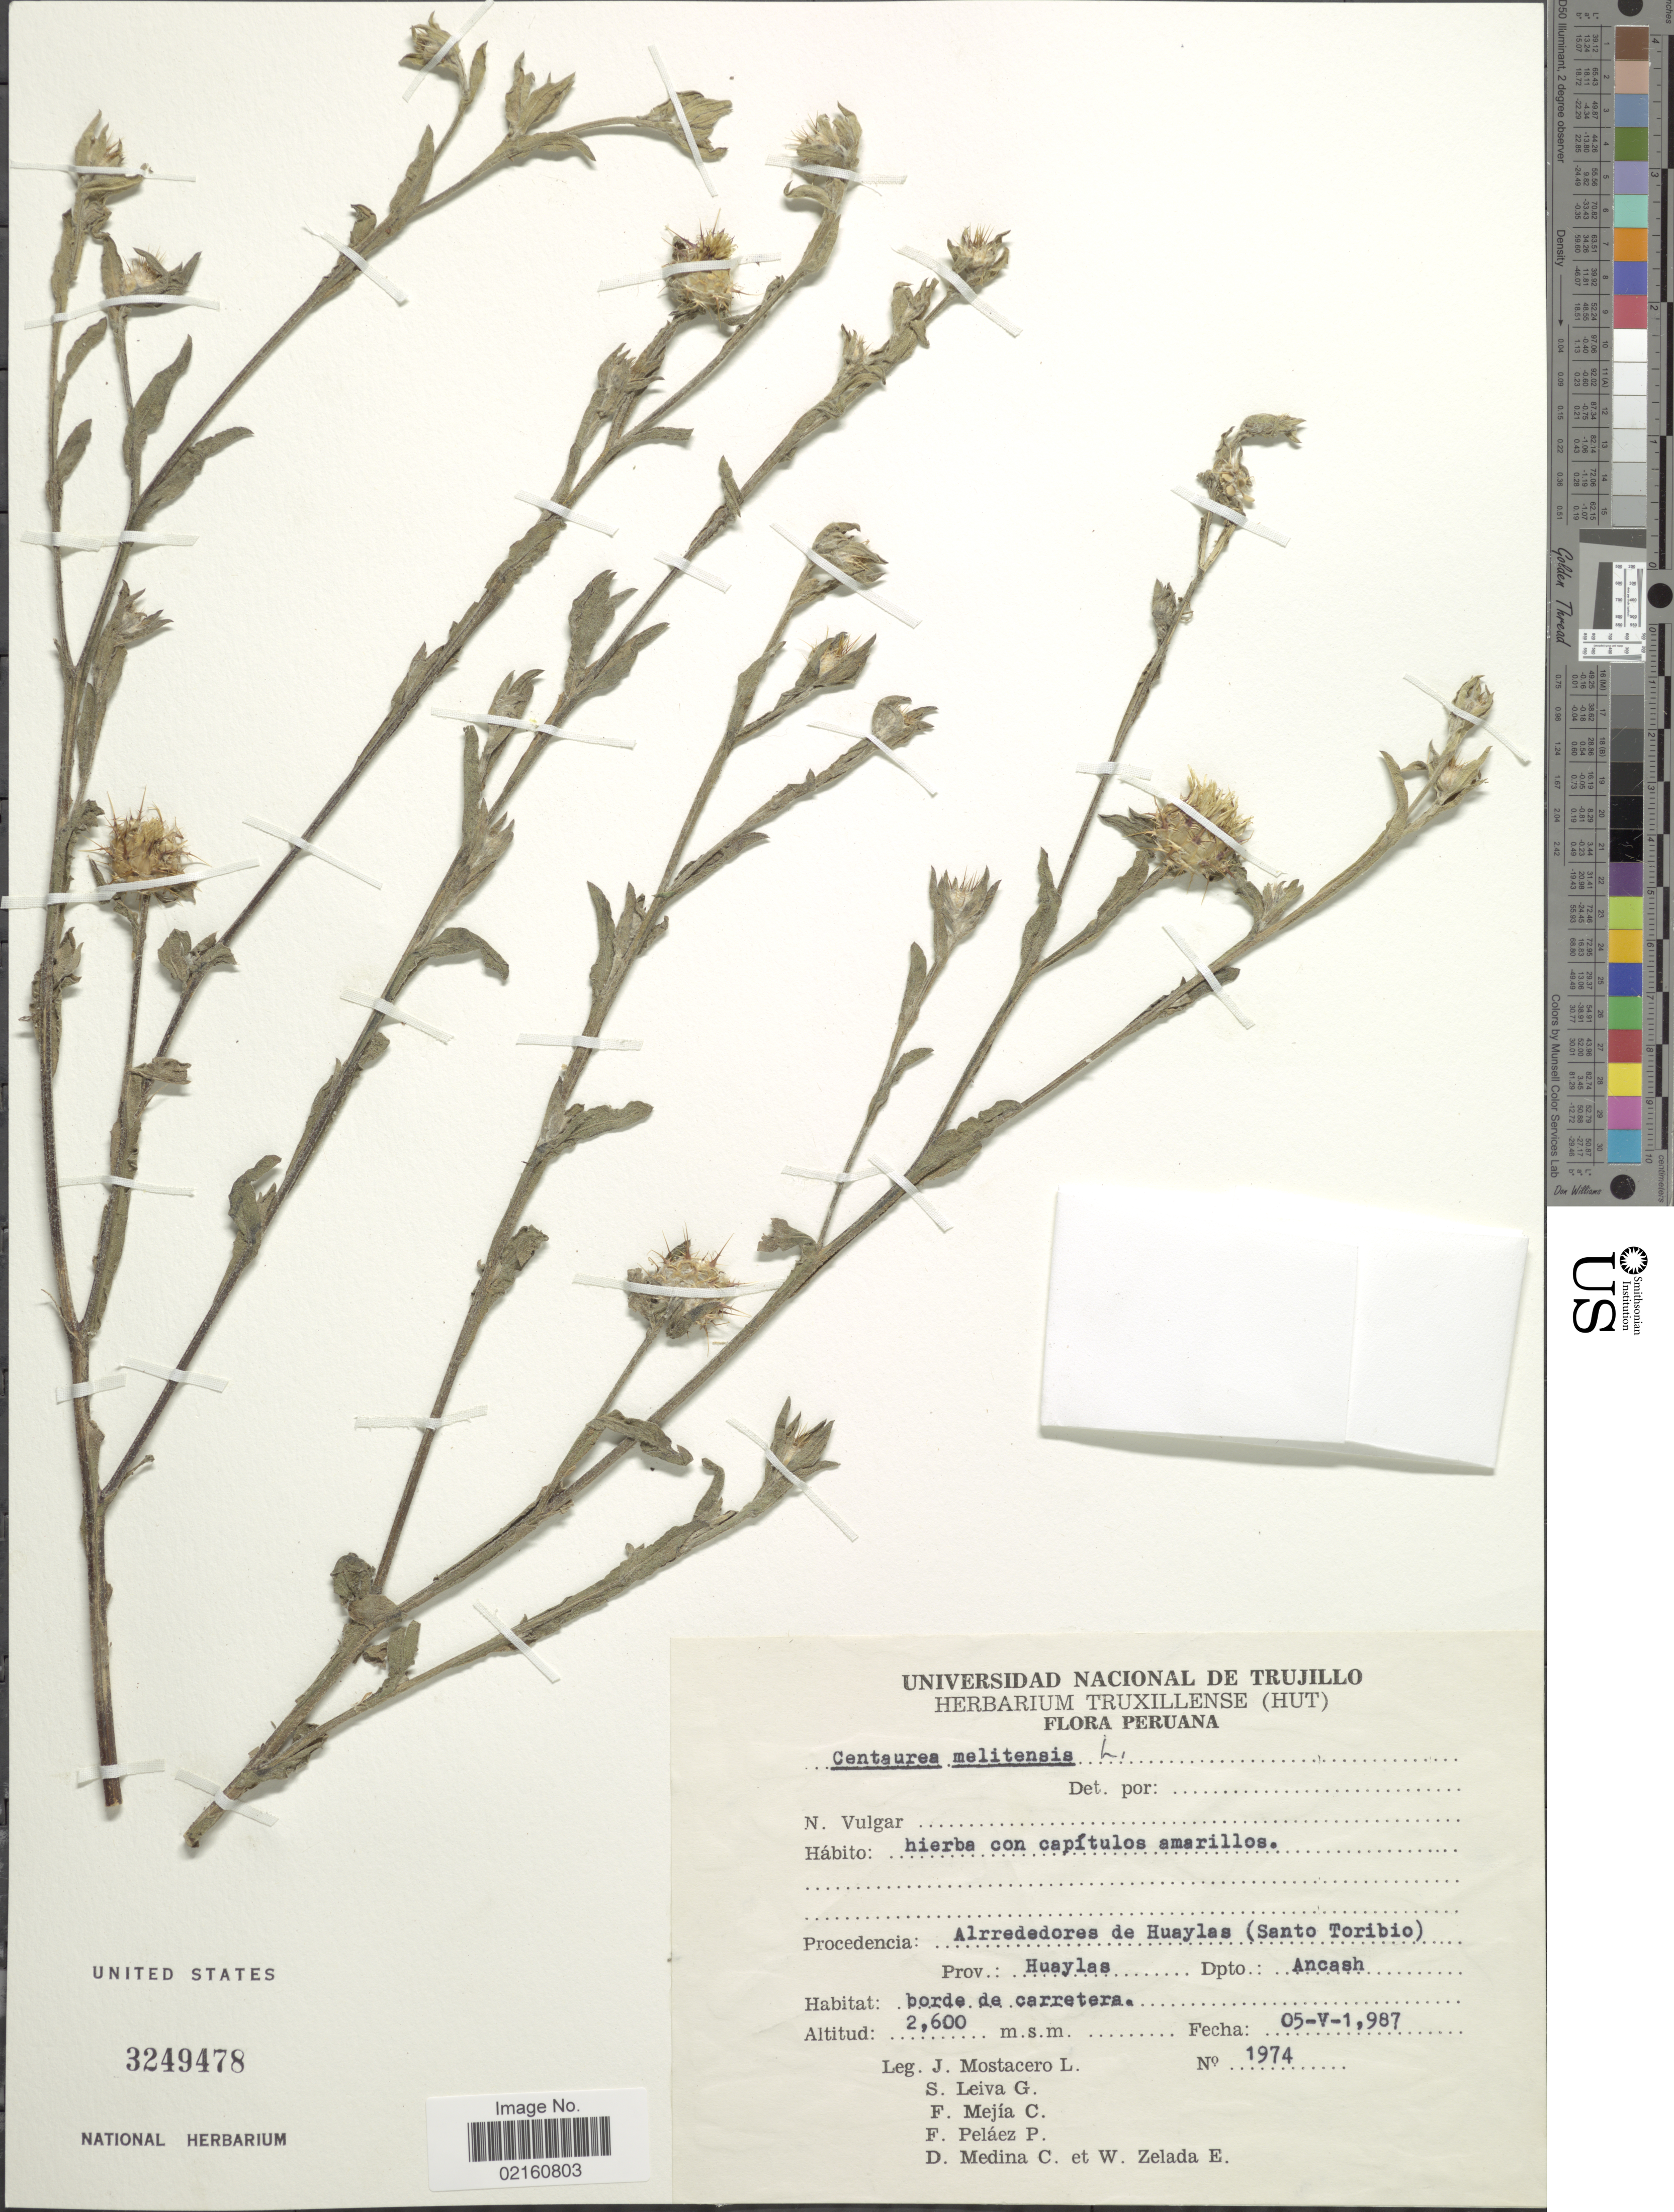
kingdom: Plantae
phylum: Tracheophyta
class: Magnoliopsida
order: Asterales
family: Asteraceae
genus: Centaurea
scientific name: Centaurea melitensis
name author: L.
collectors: J. Mostacero L., S. Leiva G., F. Mejia C., F. Pelaez P. & et al.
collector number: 1974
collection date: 1987-05-05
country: Peru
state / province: Ancash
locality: Alrrededores de Huaylas (Santo Toribio), Prov. Huaylas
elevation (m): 2600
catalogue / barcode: US 3249478